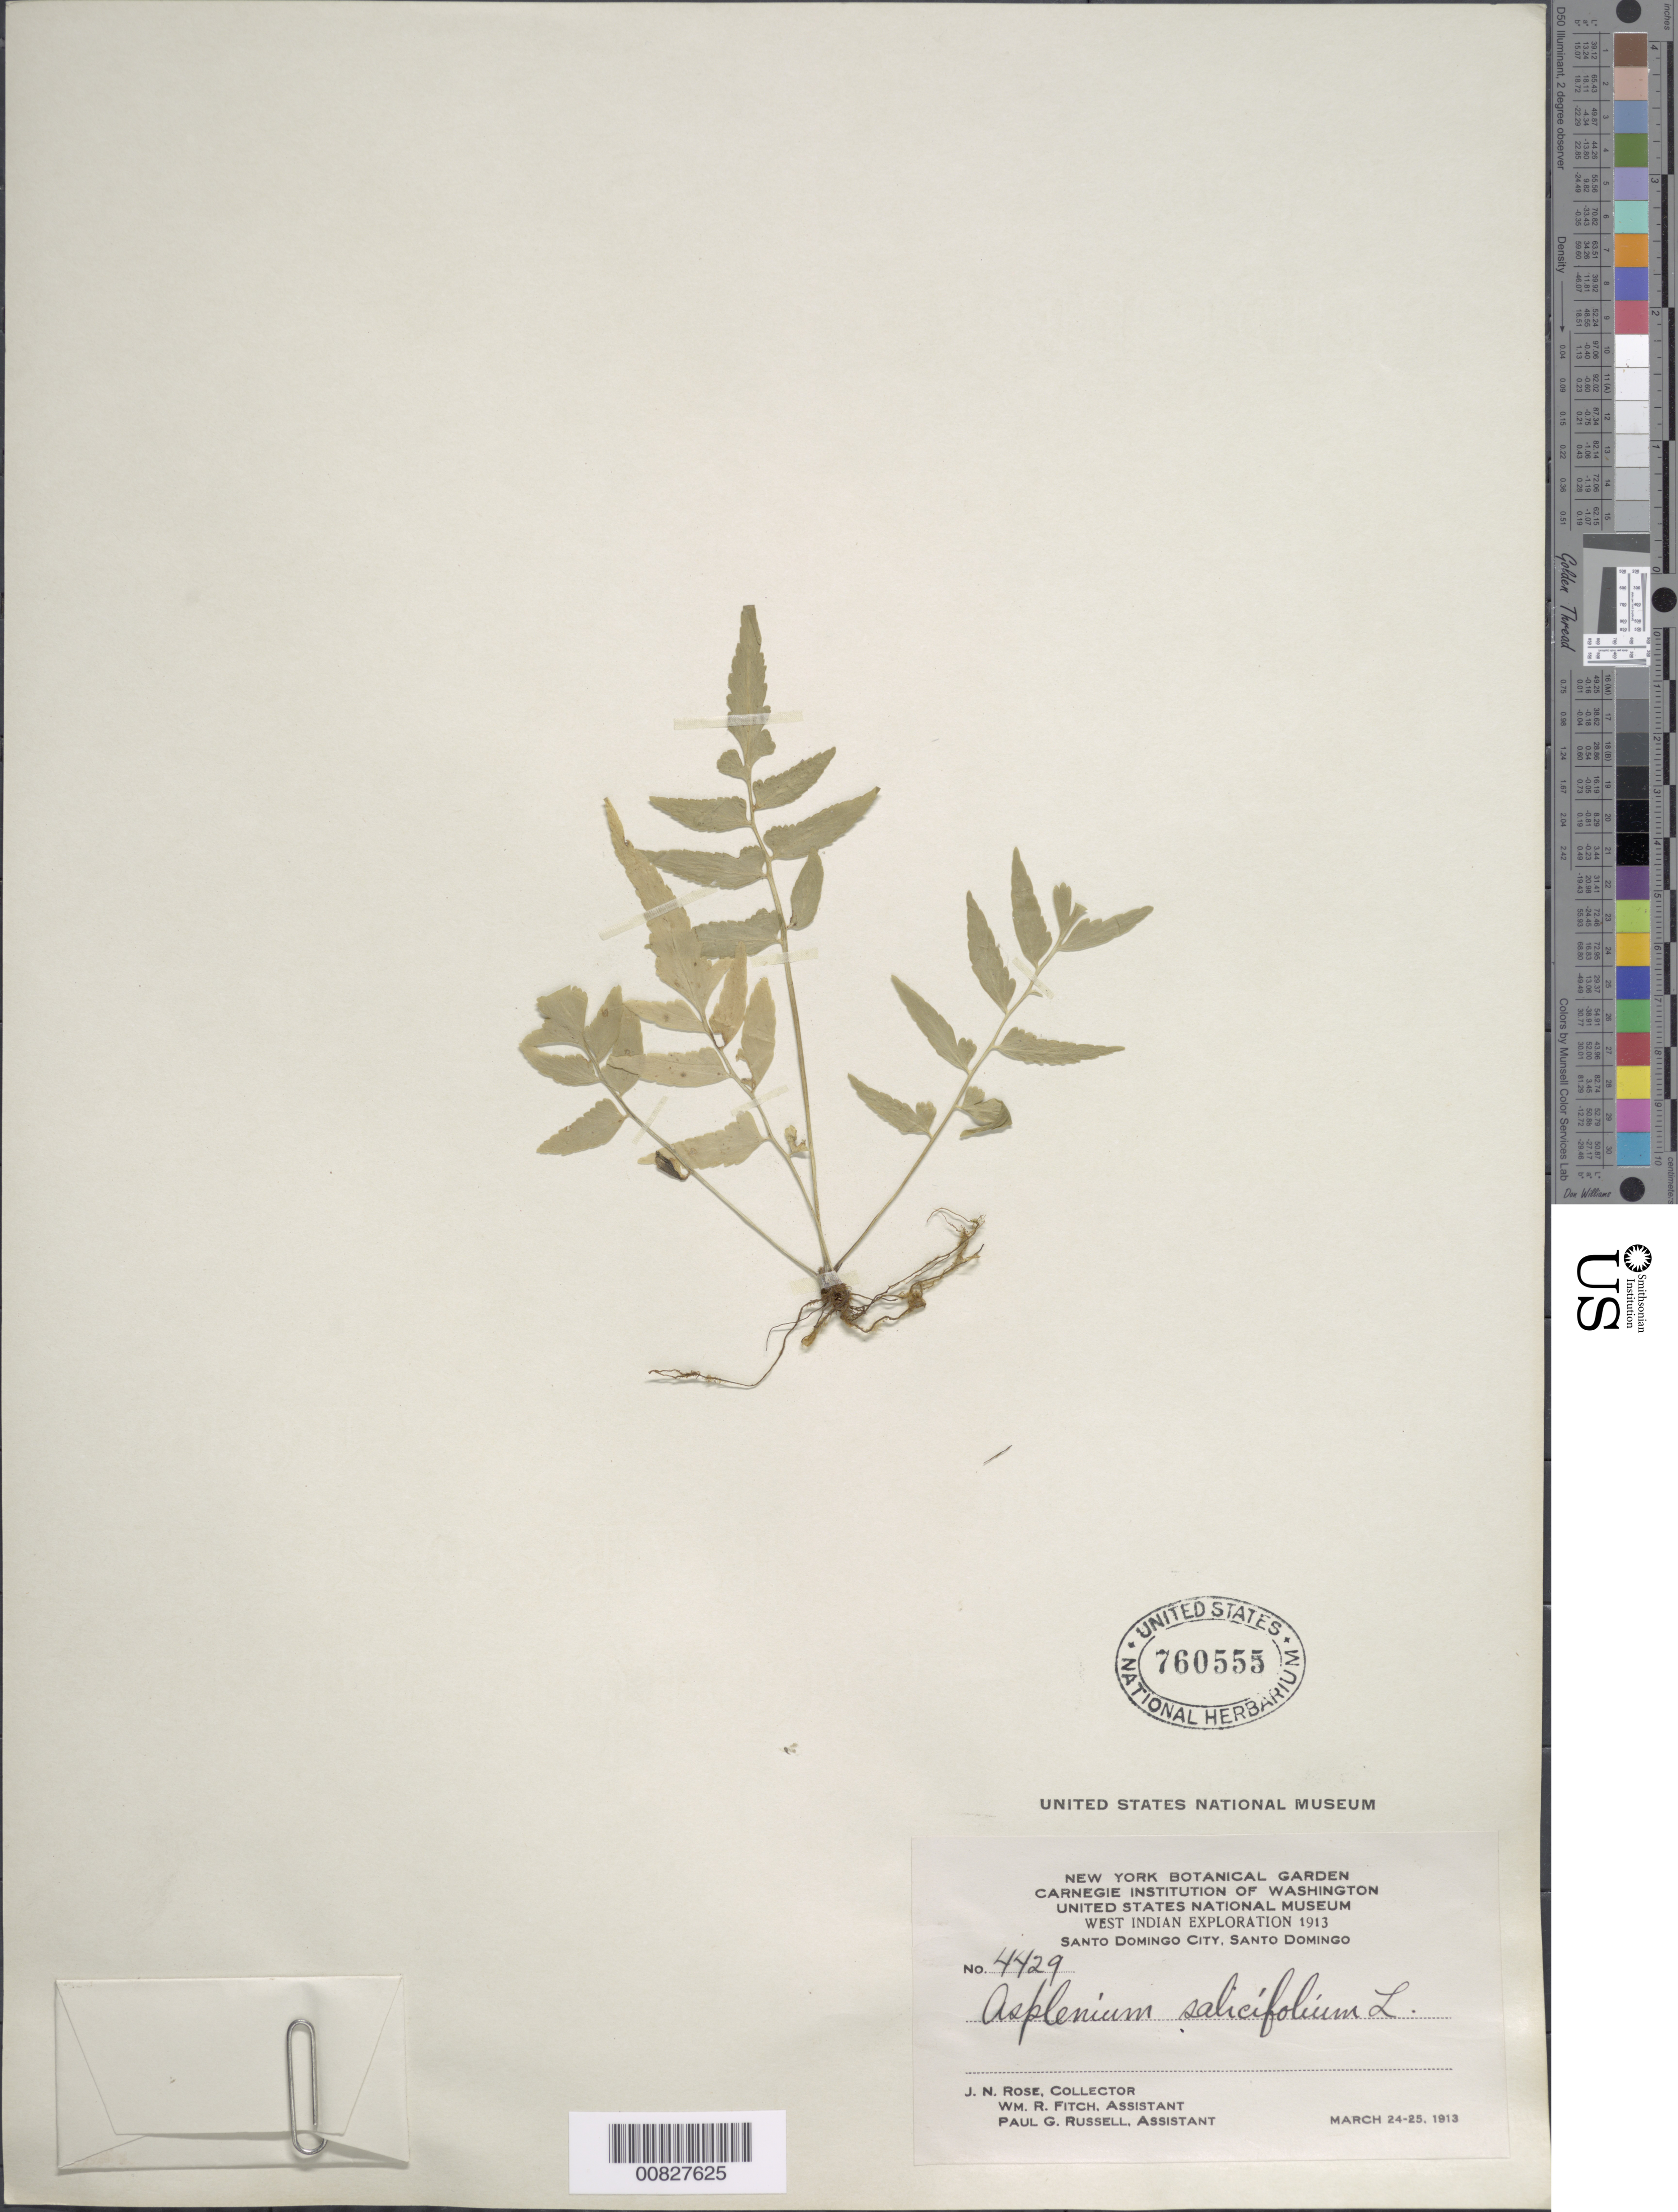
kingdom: Plantae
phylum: Tracheophyta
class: Polypodiopsida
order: Polypodiales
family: Aspleniaceae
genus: Asplenium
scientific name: Asplenium salicifolium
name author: L.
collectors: J. N. Rose, W. R. Fitch & P. G. Russell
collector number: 4429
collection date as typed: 24 Mar 1913 to 25 Mar 1913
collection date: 1913-03-24/1913-03-25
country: Dominican Republic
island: Hispaniola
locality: Santo Domingo City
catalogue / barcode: US 760555